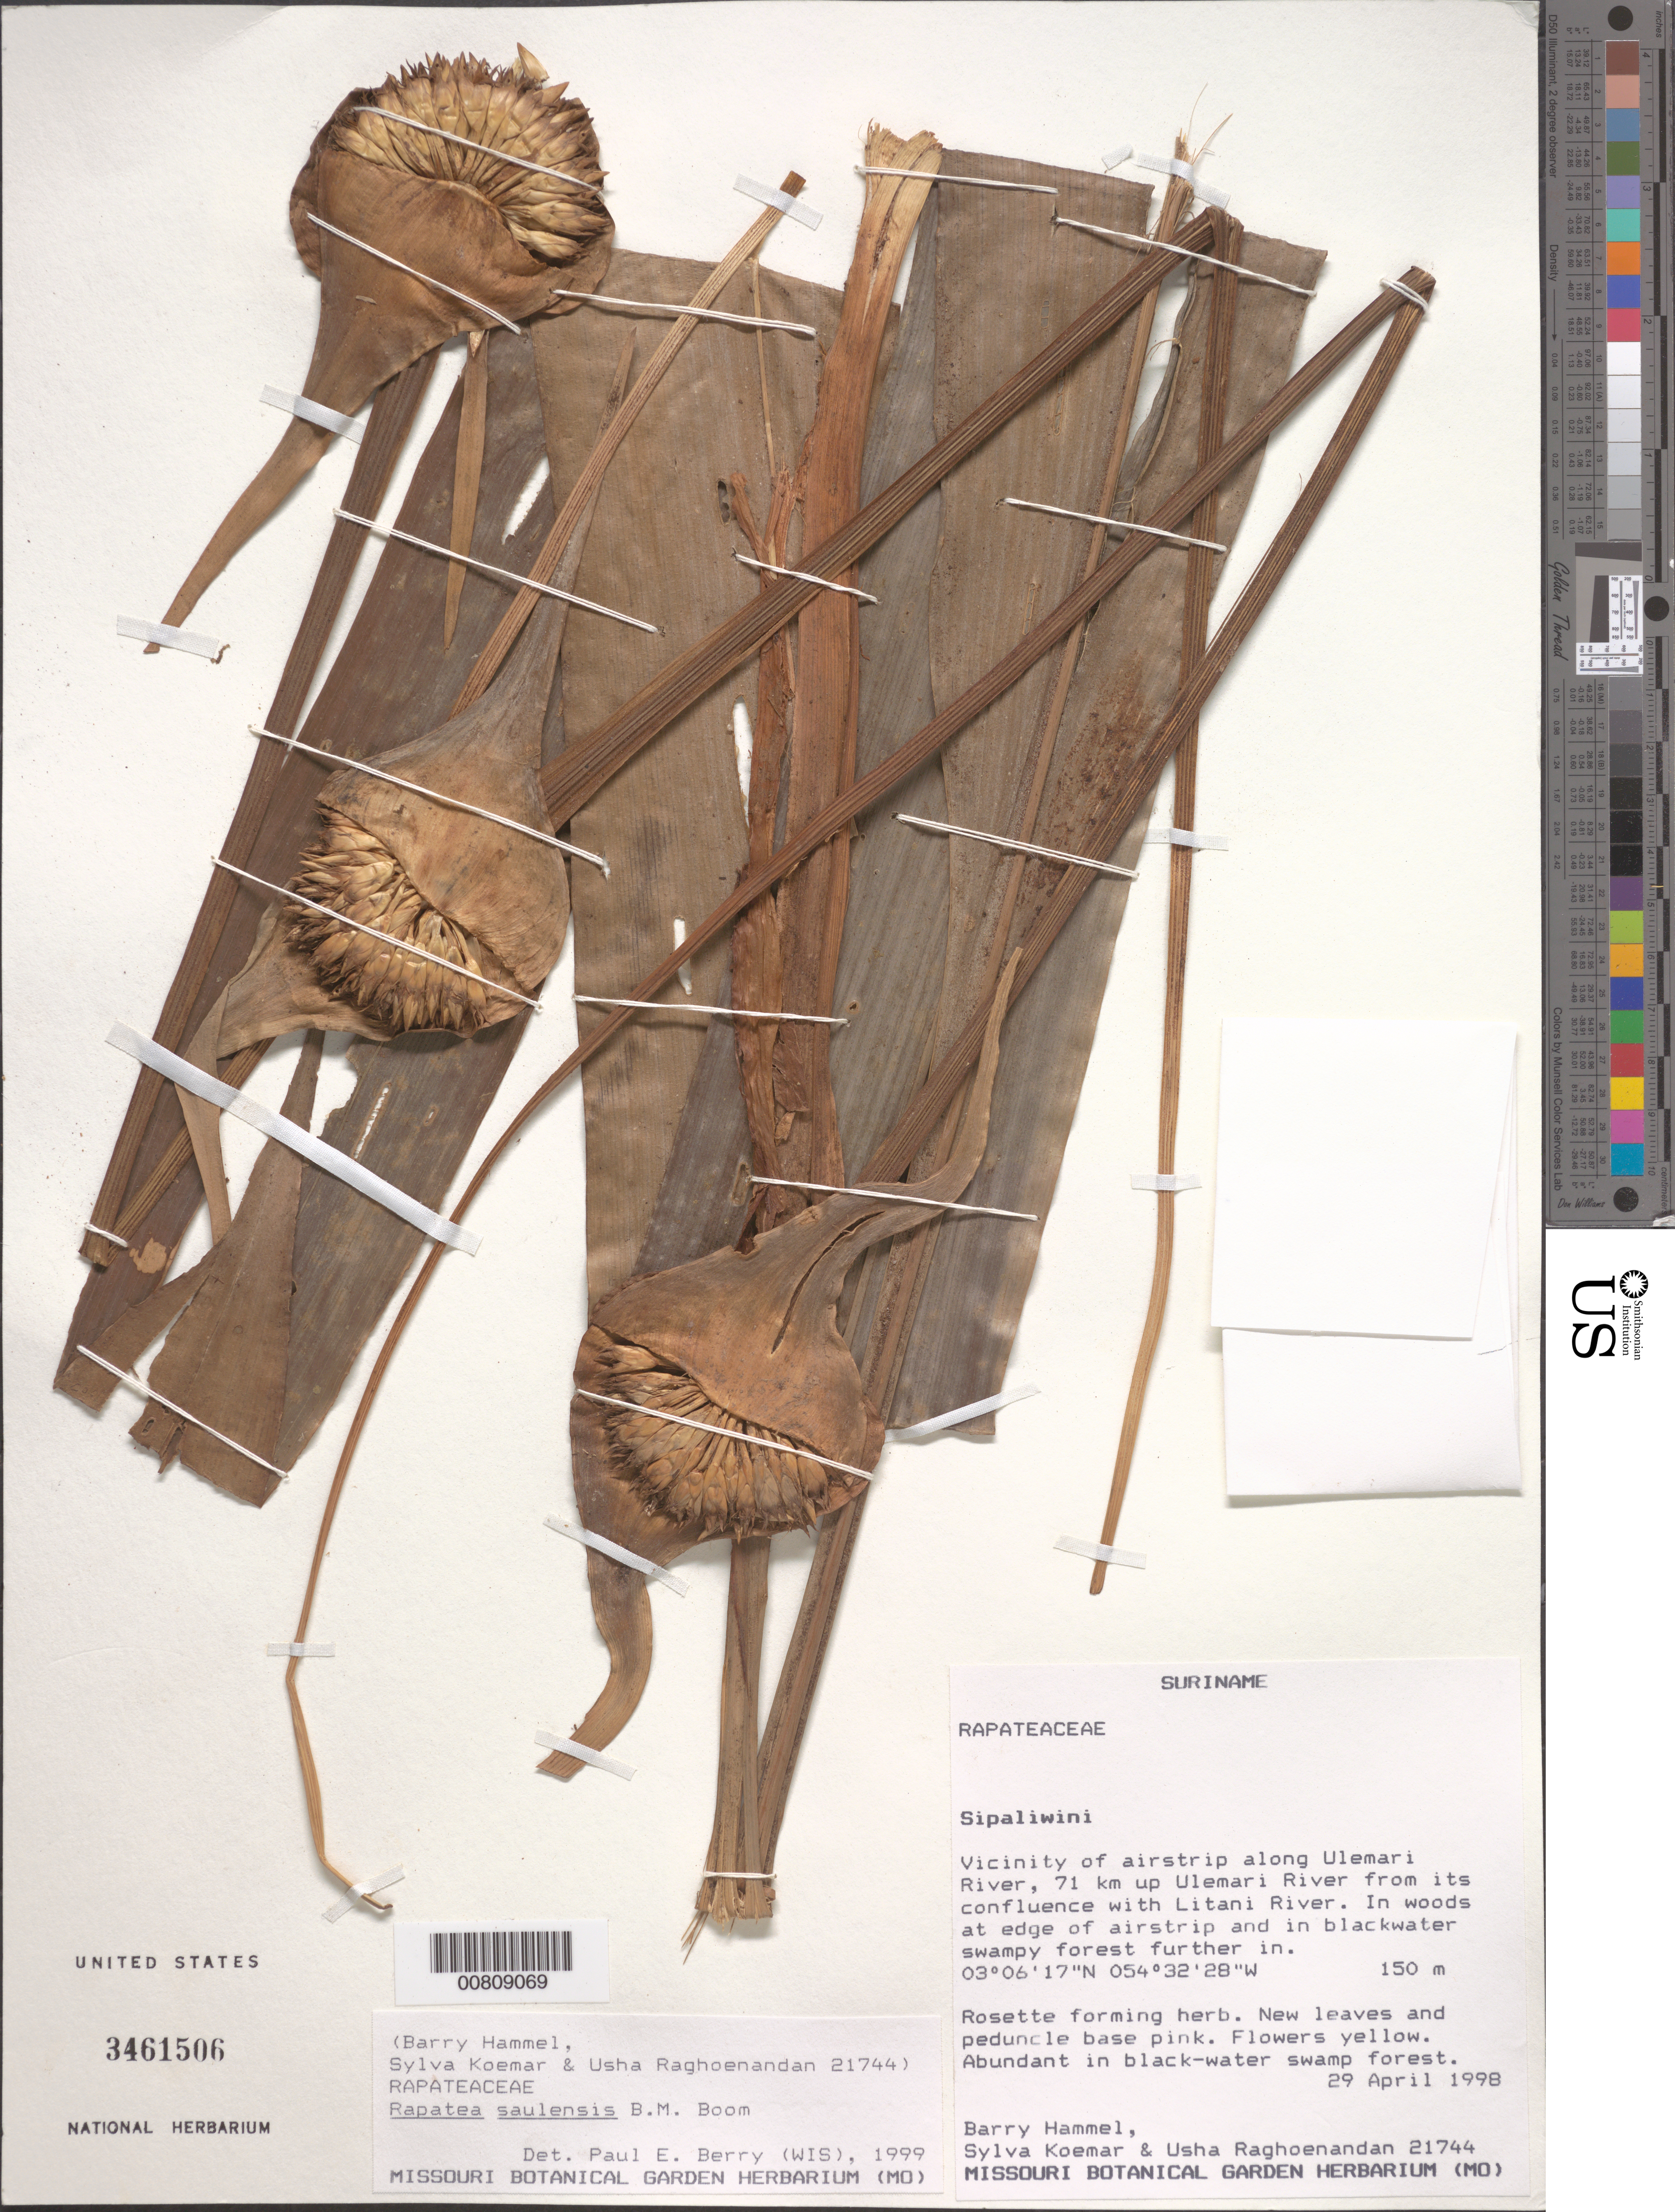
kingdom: Plantae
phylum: Tracheophyta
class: Liliopsida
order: Poales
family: Rapateaceae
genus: Rapatea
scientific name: Rapatea saülensis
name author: B.M. Boom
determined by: Berry, P. E., (WIS), University of Wisconsin - Madison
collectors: B. Hammel, S. Koemar & U. Raghoenandan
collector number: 21744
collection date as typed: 29-Apr-98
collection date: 1998-04-29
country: Suriname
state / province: Sipaliwini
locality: Ulemari R., ca. 71 km upstream from confl. with Litani R., vicinity of airstrip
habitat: Woods at edge of airstrip and in blackwater swampy forest further in; on log, in forest near black-water swamp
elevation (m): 150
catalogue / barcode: US 3461506